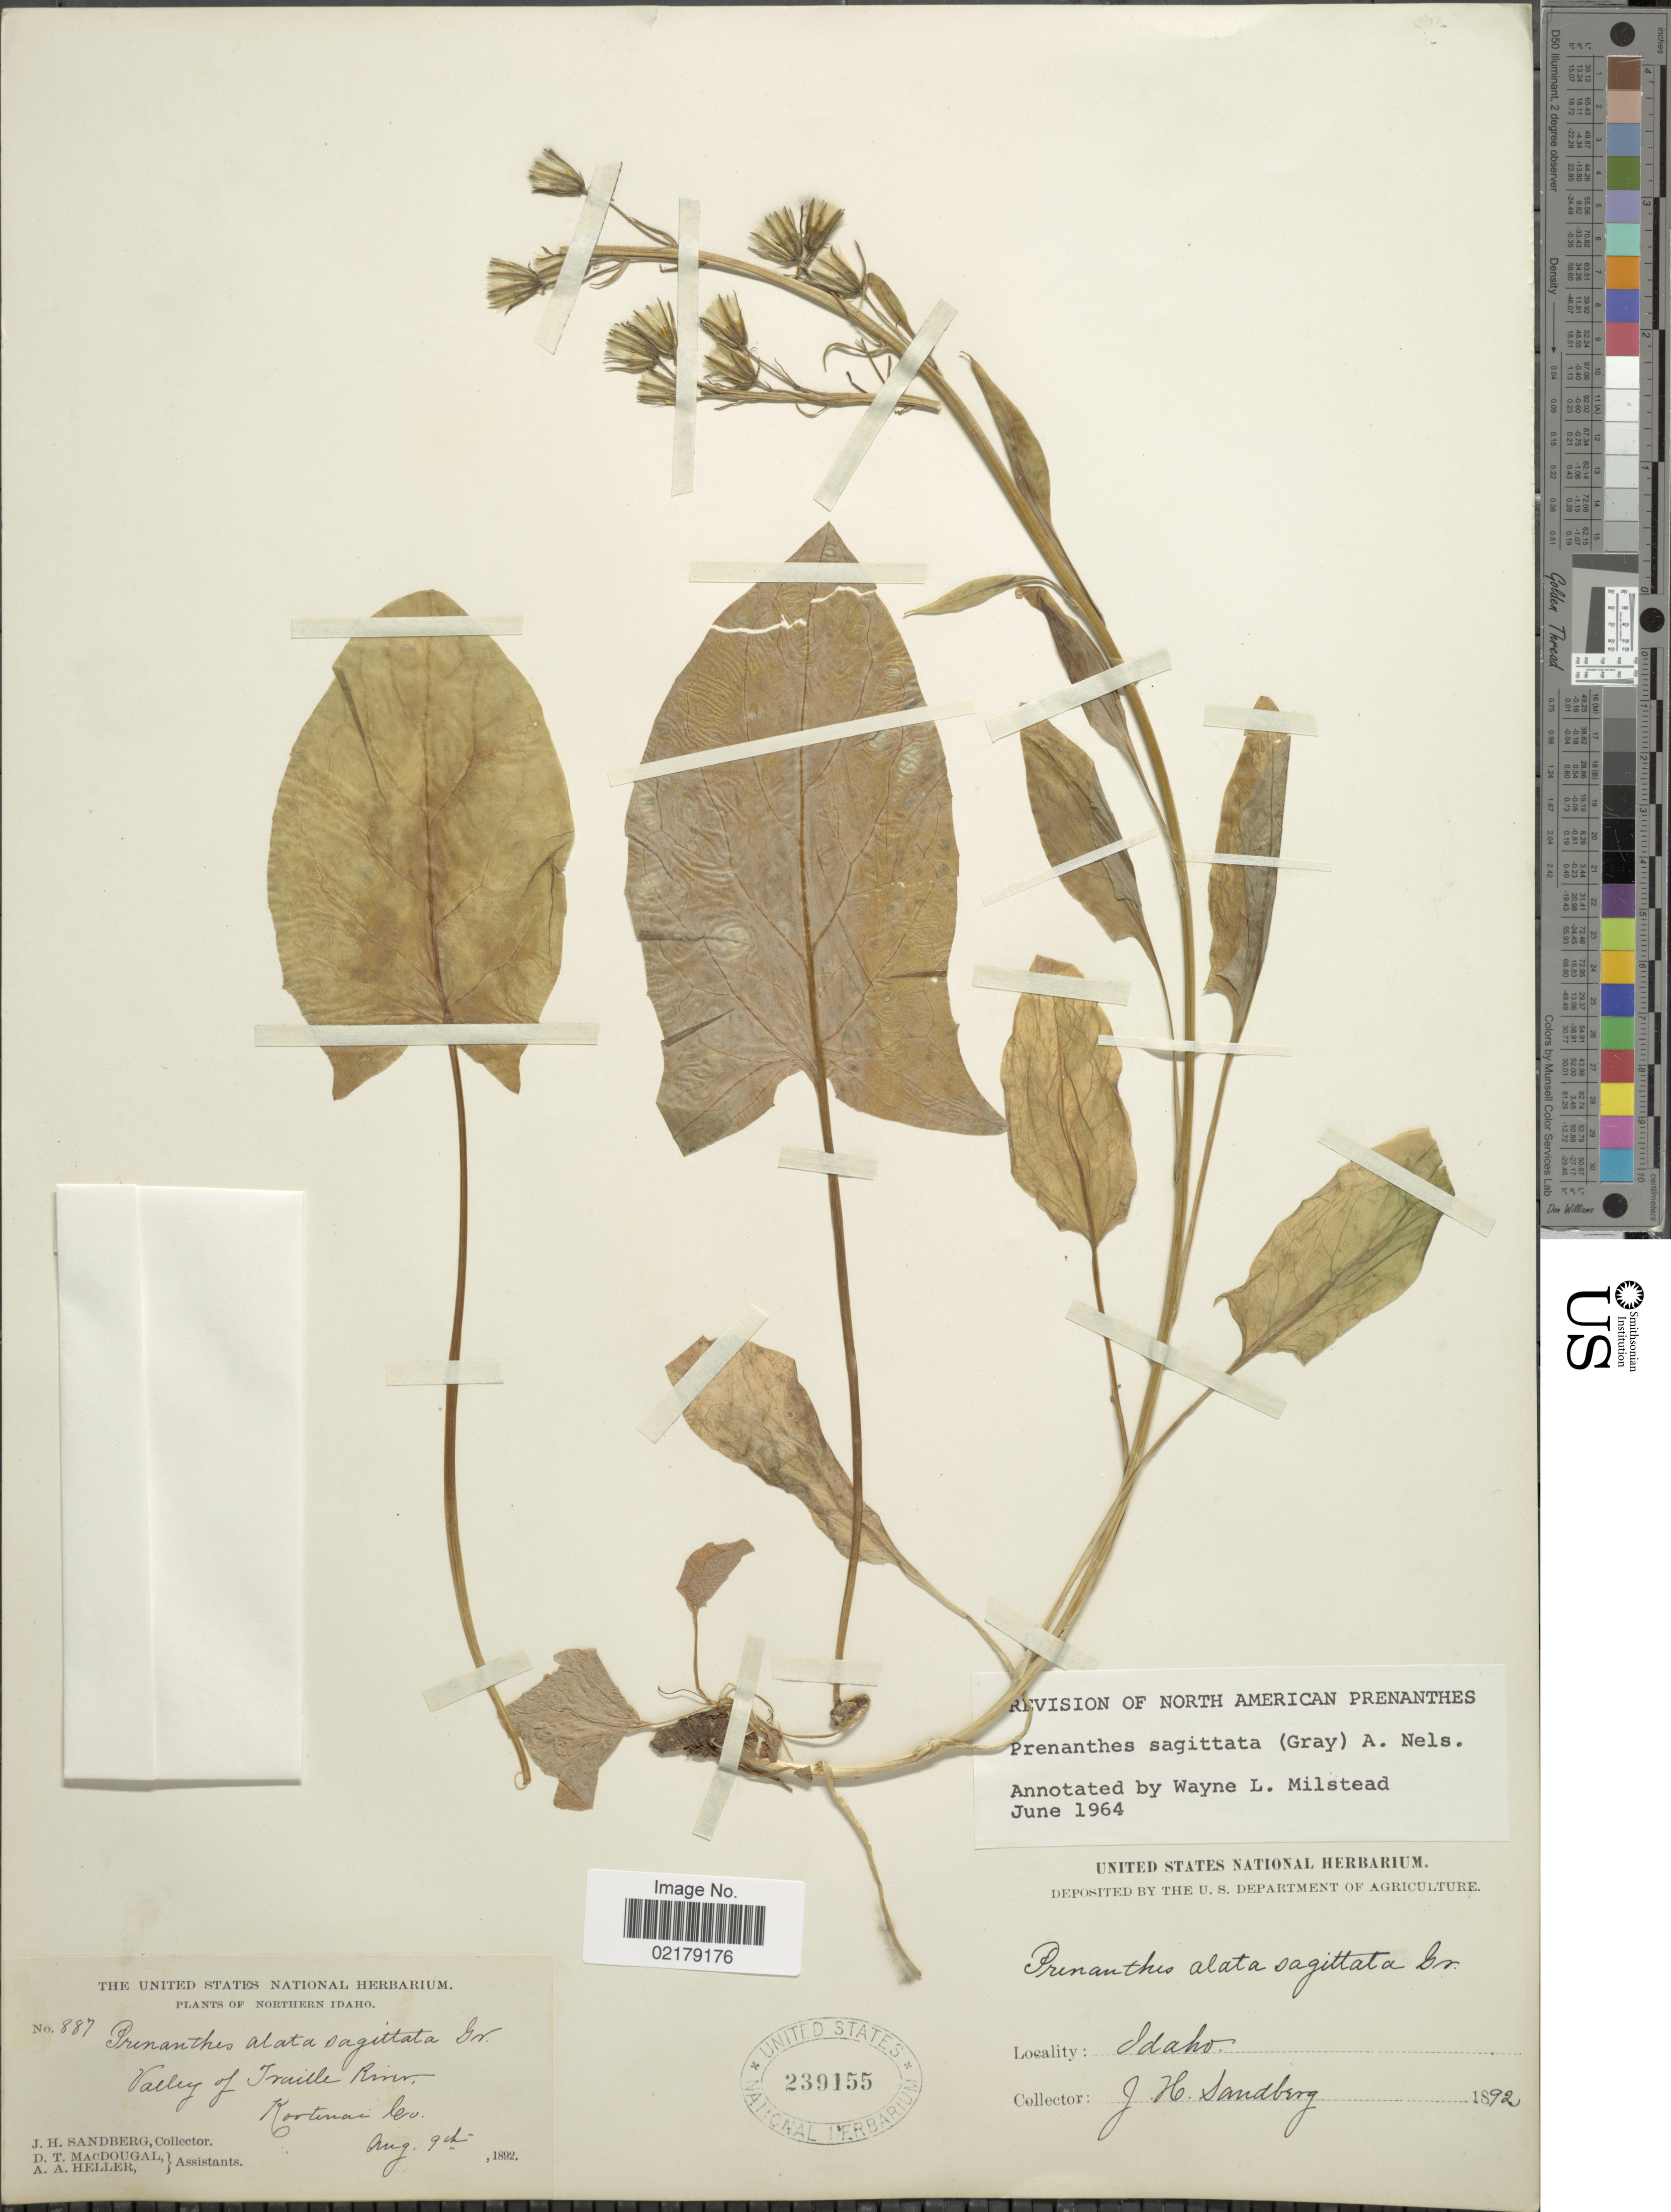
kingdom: Plantae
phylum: Tracheophyta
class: Magnoliopsida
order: Asterales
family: Asteraceae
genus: Nabalus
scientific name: Nabalus sagittatus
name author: (A. Gray) Rydb.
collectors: J. H. Sandberg, D. McDougal & A. A. Heller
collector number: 877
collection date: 1892-08-09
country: United States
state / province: Idaho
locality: Northern Idaho, Valley of Traille River, Kootenai Co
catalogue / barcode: US 239155